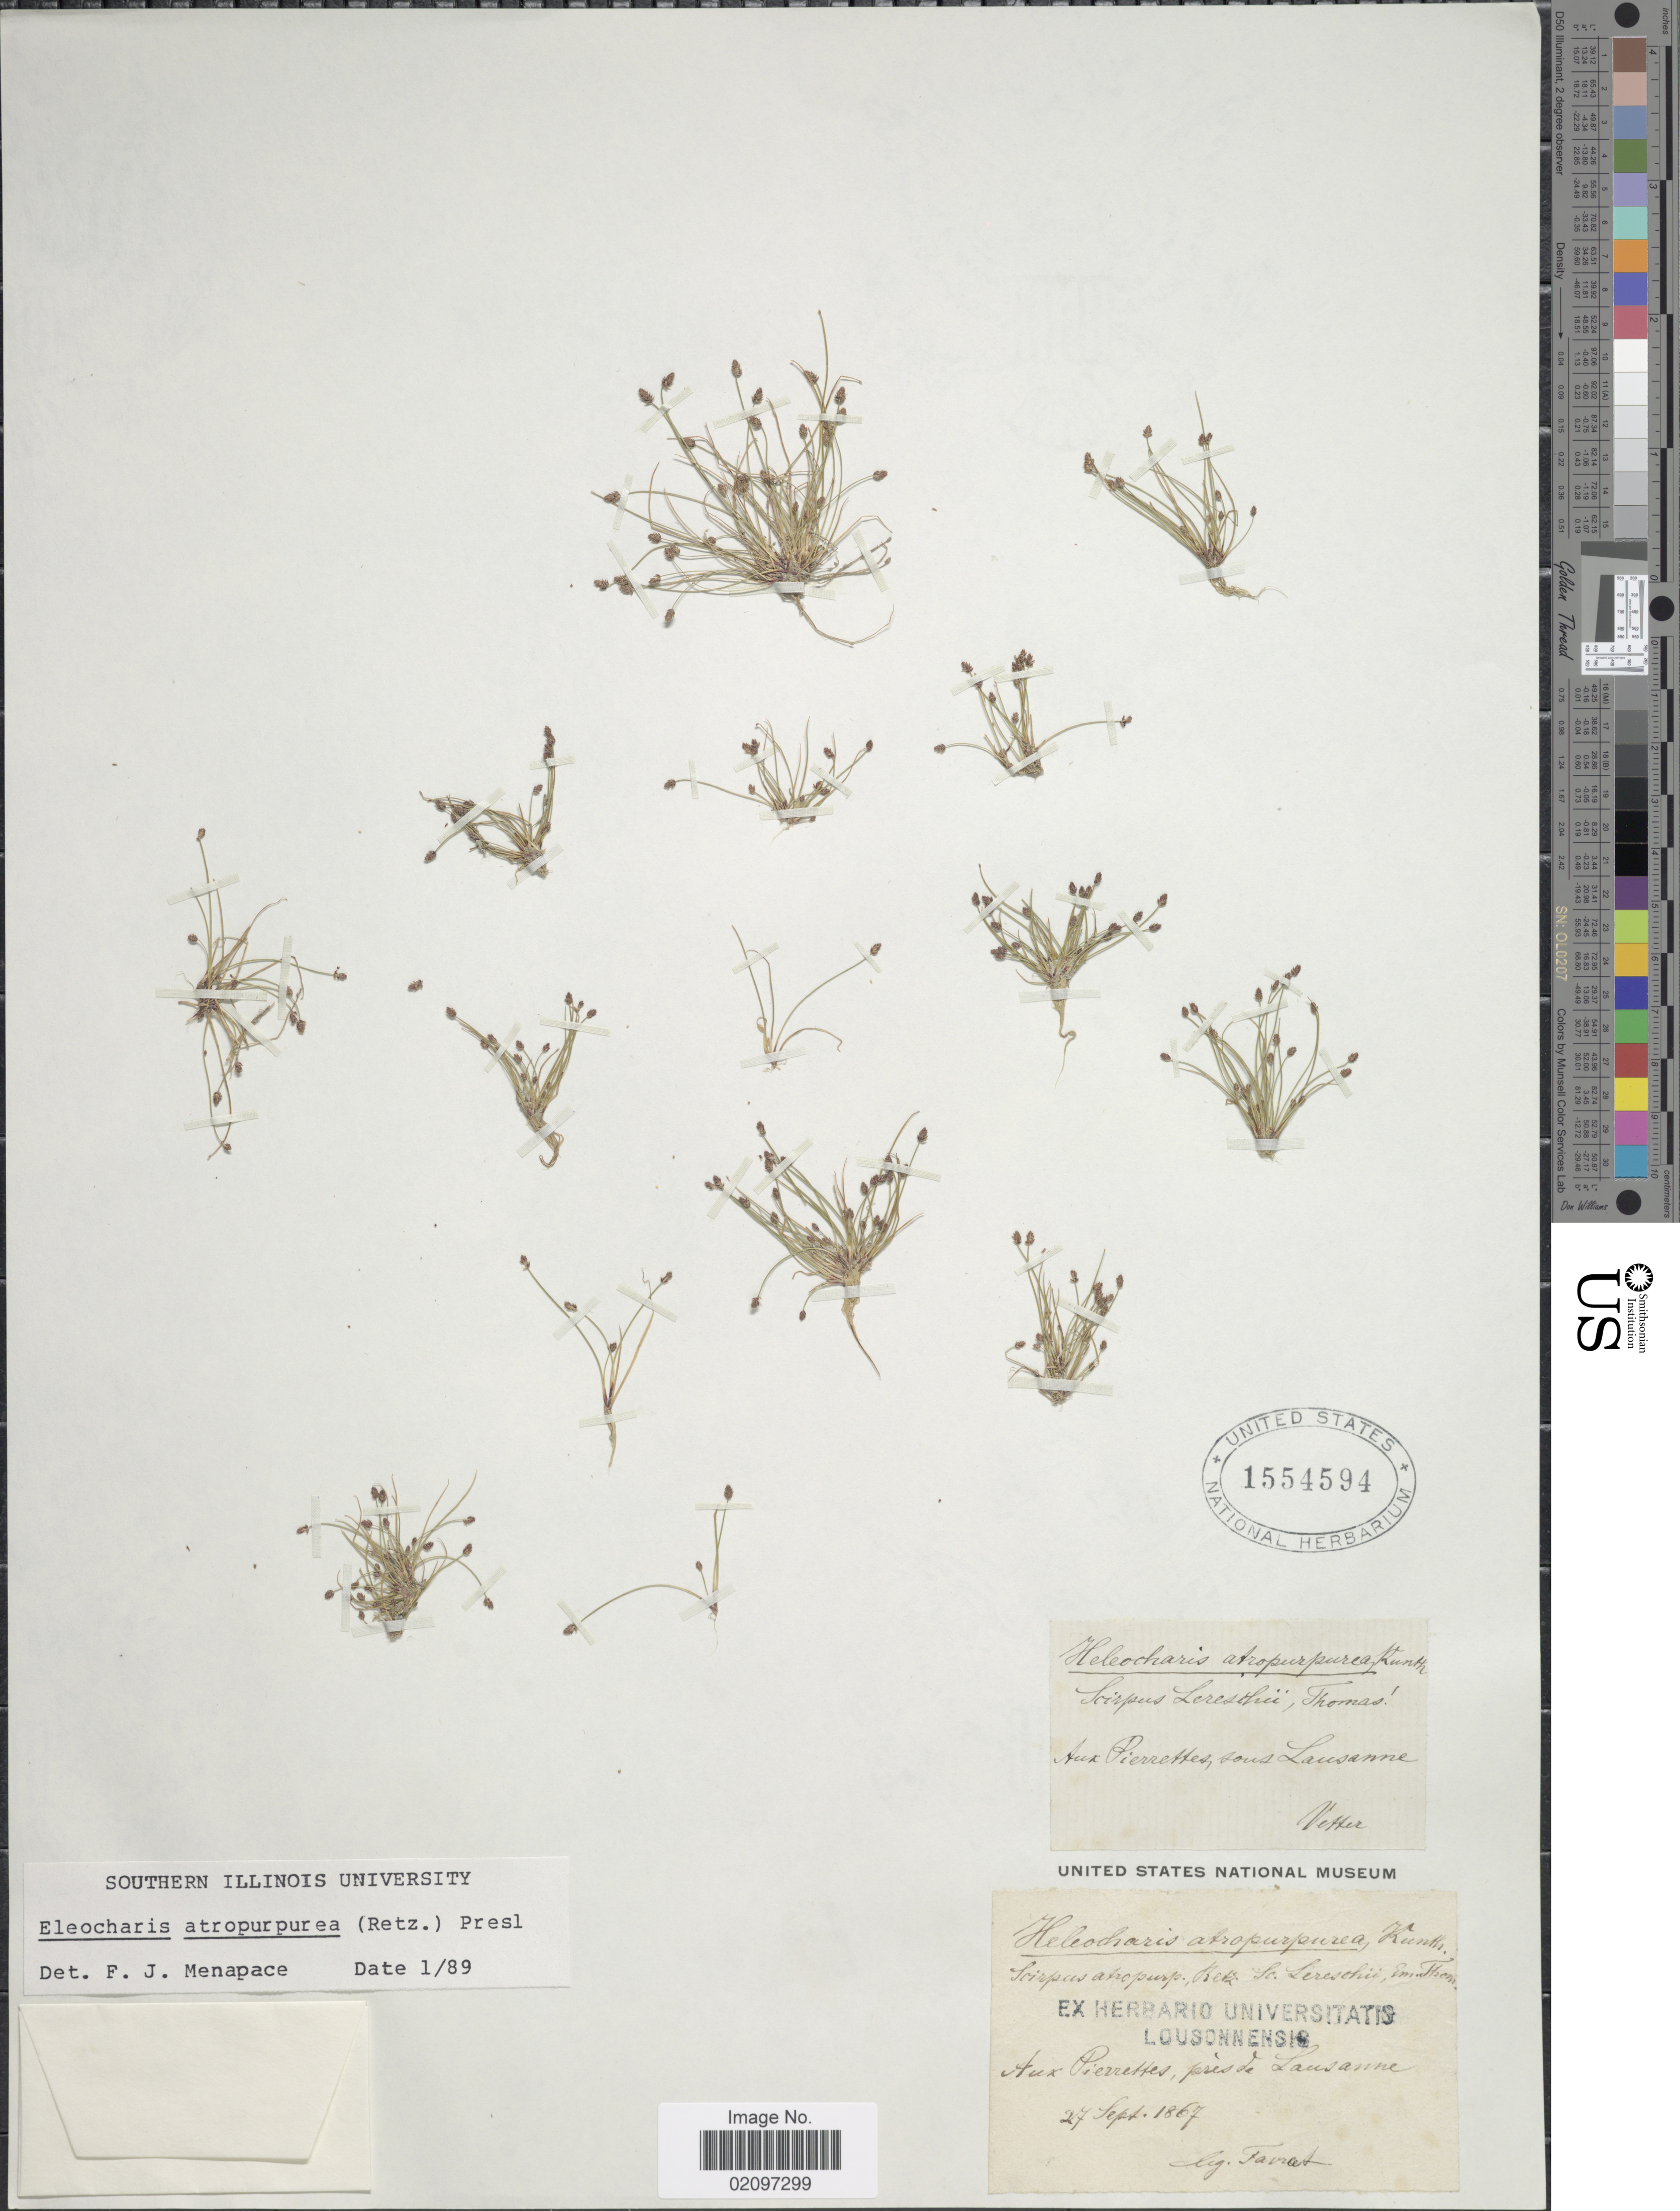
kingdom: Plantae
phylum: Tracheophyta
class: Liliopsida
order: Poales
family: Cyperaceae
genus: Eleocharis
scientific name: Eleocharis atropurpurea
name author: (Retz.) J. Presl & C. Presl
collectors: L. Favrat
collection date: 1867-09-27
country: Switzerland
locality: Aux Pierrettes, pres de Lausanne.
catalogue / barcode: US 1554594